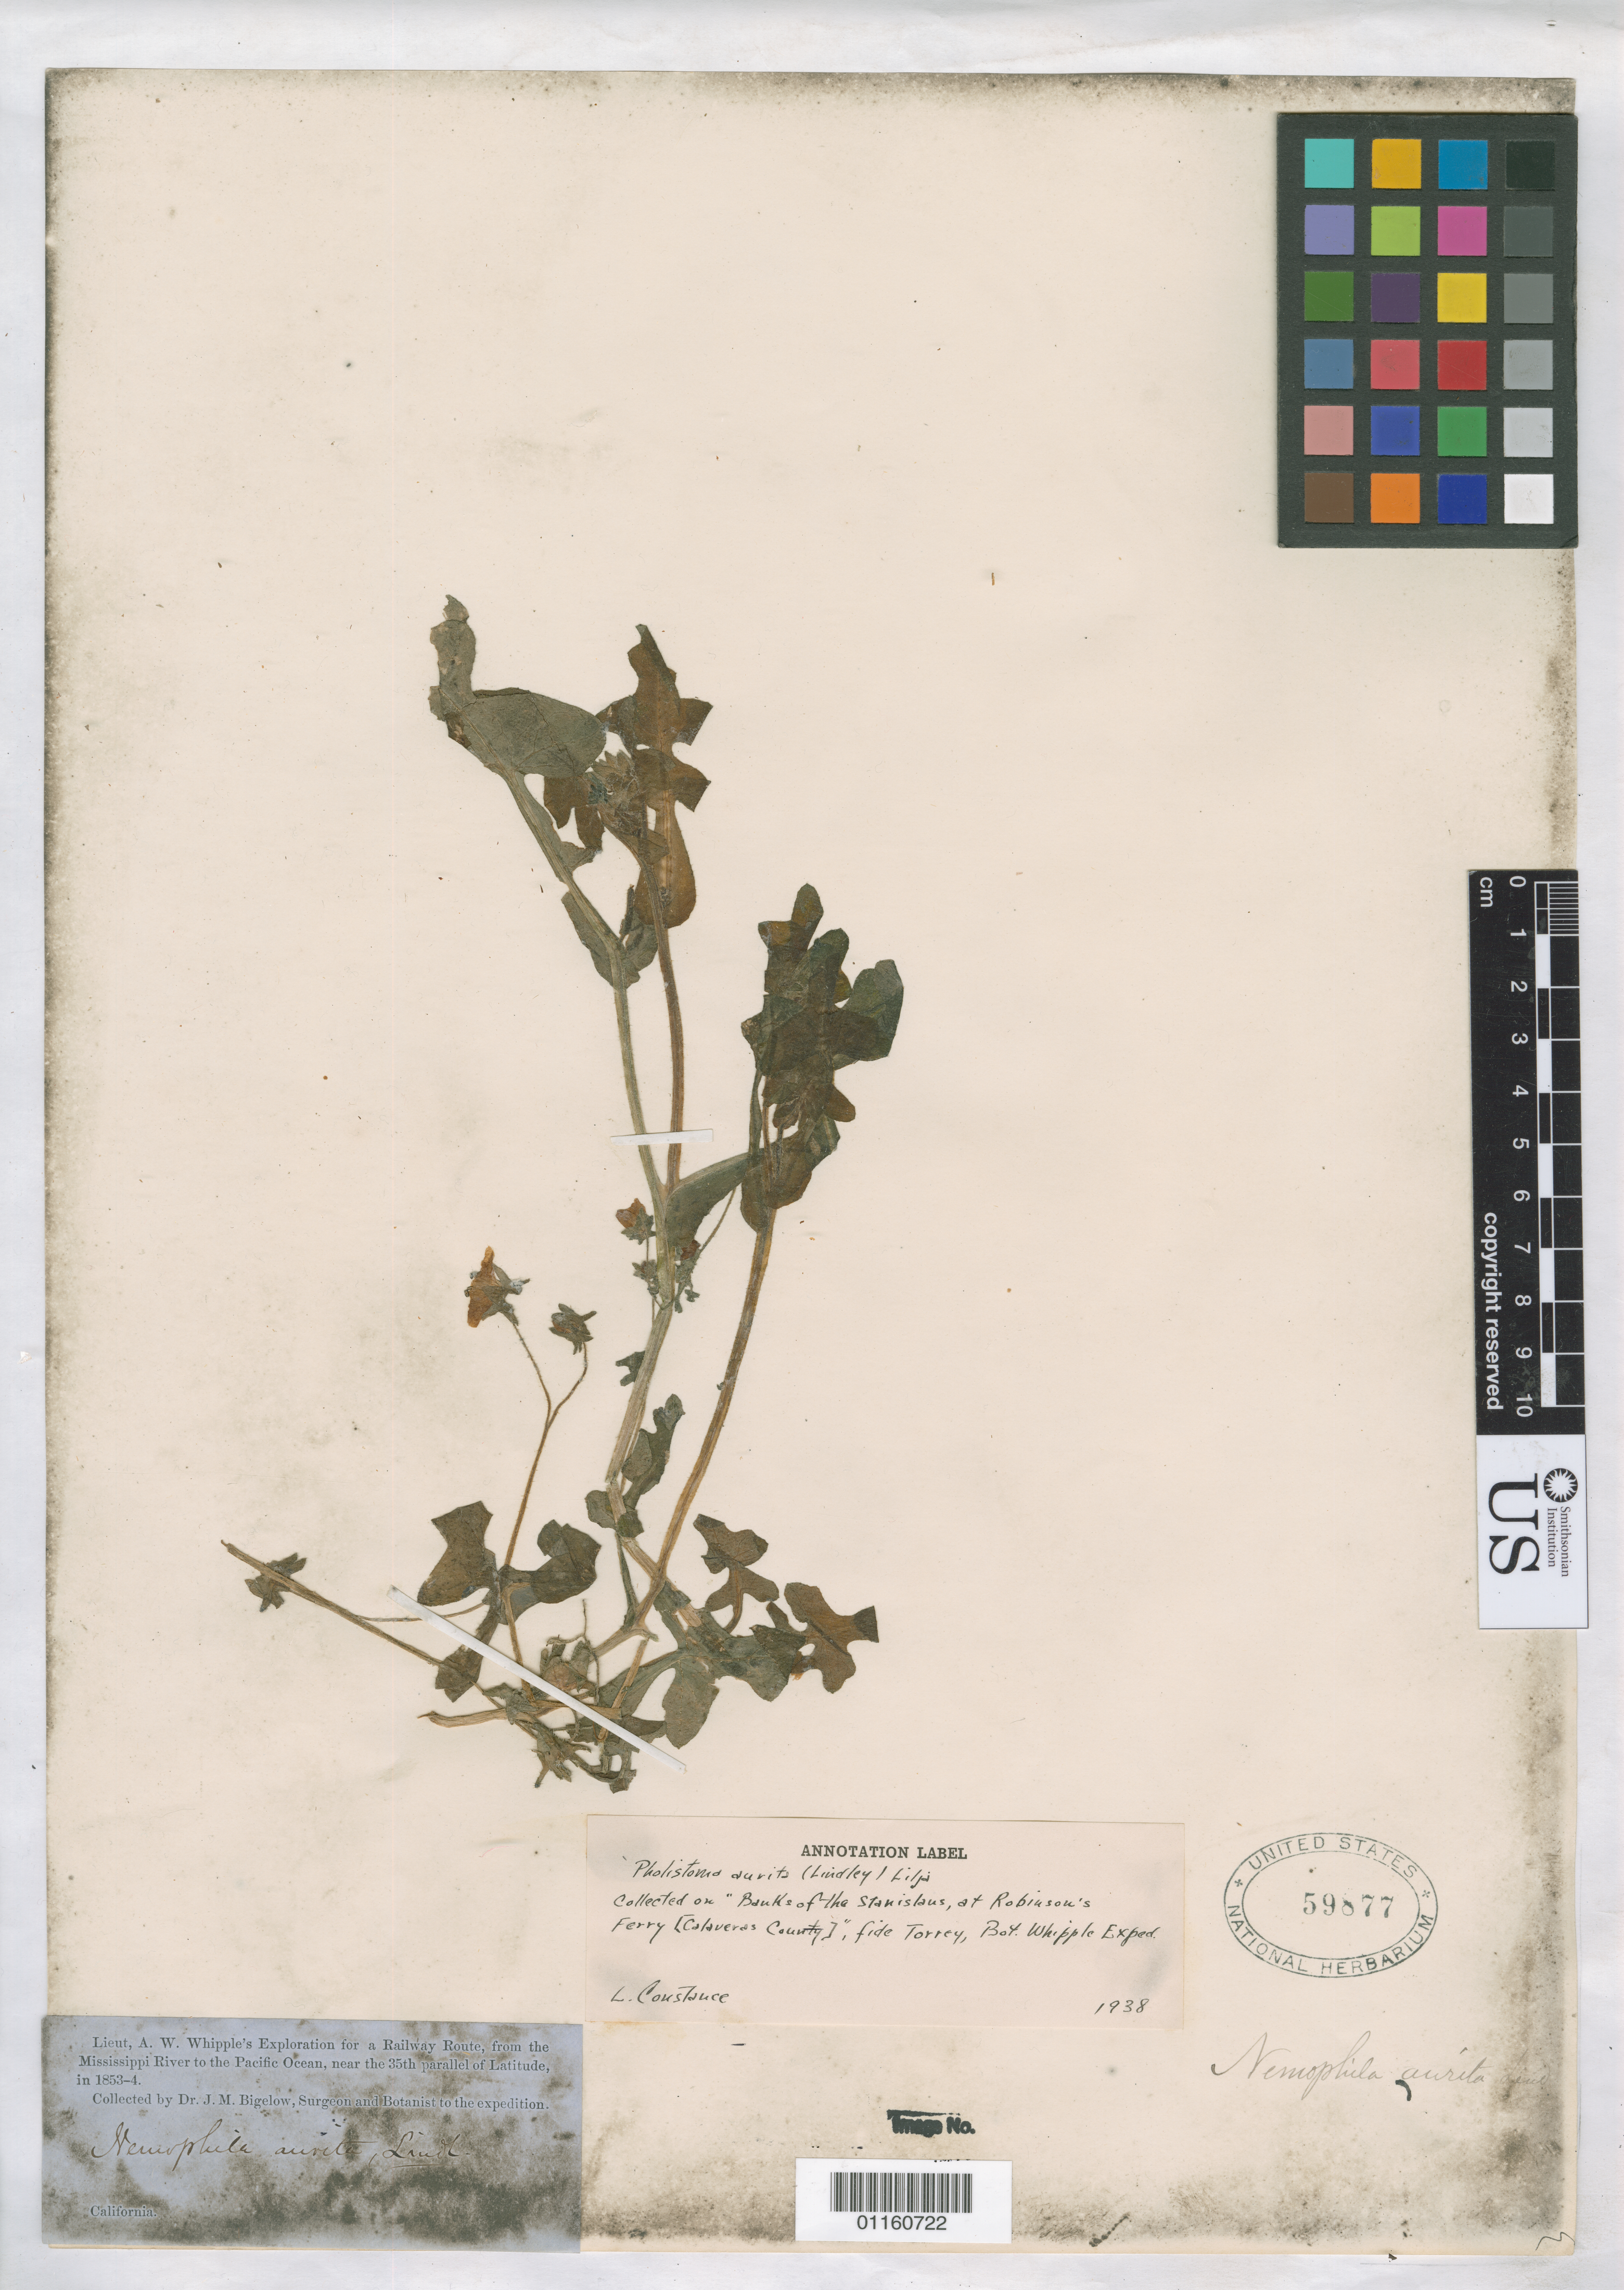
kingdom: Plantae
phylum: Tracheophyta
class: Magnoliopsida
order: Boraginales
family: Hydrophyllaceae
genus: Pholistoma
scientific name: Pholistoma auritum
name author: (Lindl.) Lilja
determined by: Constance, L., (UC), University of California Berkeley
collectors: J. M. Bigelow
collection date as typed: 1853 to -- --- 1854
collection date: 1853/1854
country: United States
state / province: California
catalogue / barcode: US 59877